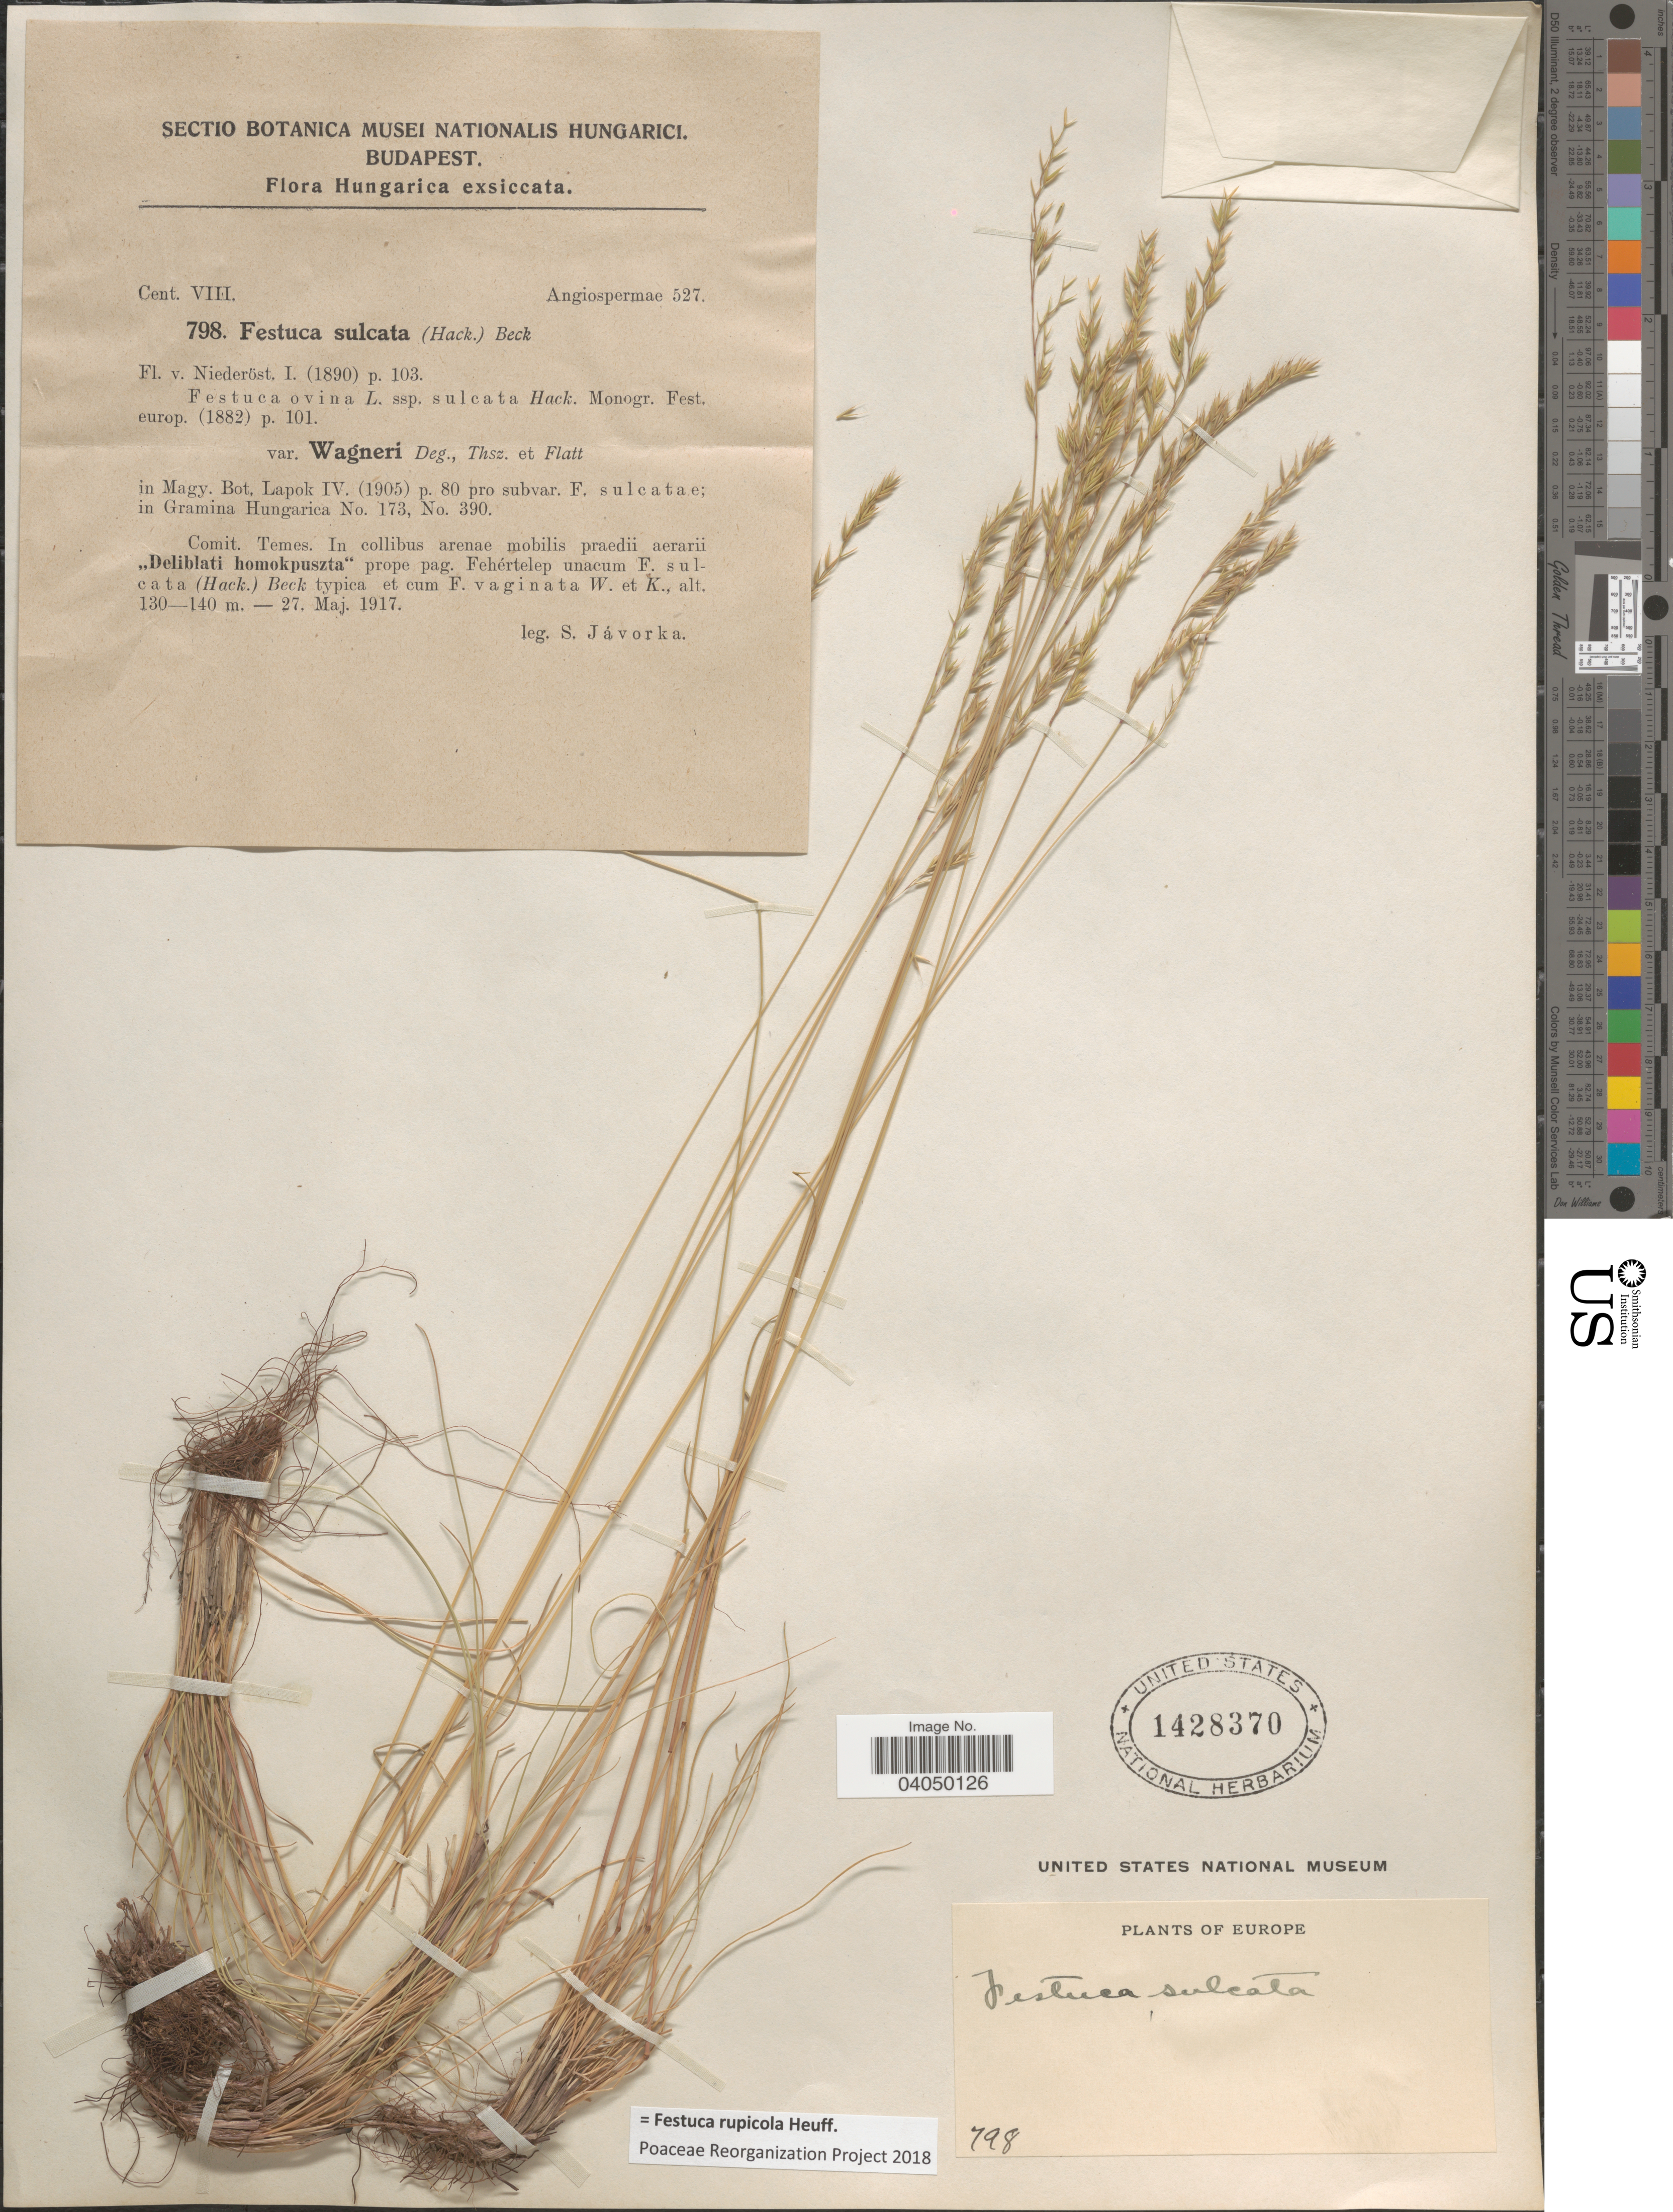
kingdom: Plantae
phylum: Tracheophyta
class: Liliopsida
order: Poales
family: Poaceae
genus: Festuca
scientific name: Festuca rupicola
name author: Heuff.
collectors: S. Javorka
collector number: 798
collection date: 1917-05-27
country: Hungary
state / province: Budapest, Capital District of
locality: Comit. Temes. In collibus arenae mobilis praedii aerarii "Deliblati homokpuszta" prope pag. Fehértelep.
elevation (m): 130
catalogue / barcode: US 1428370